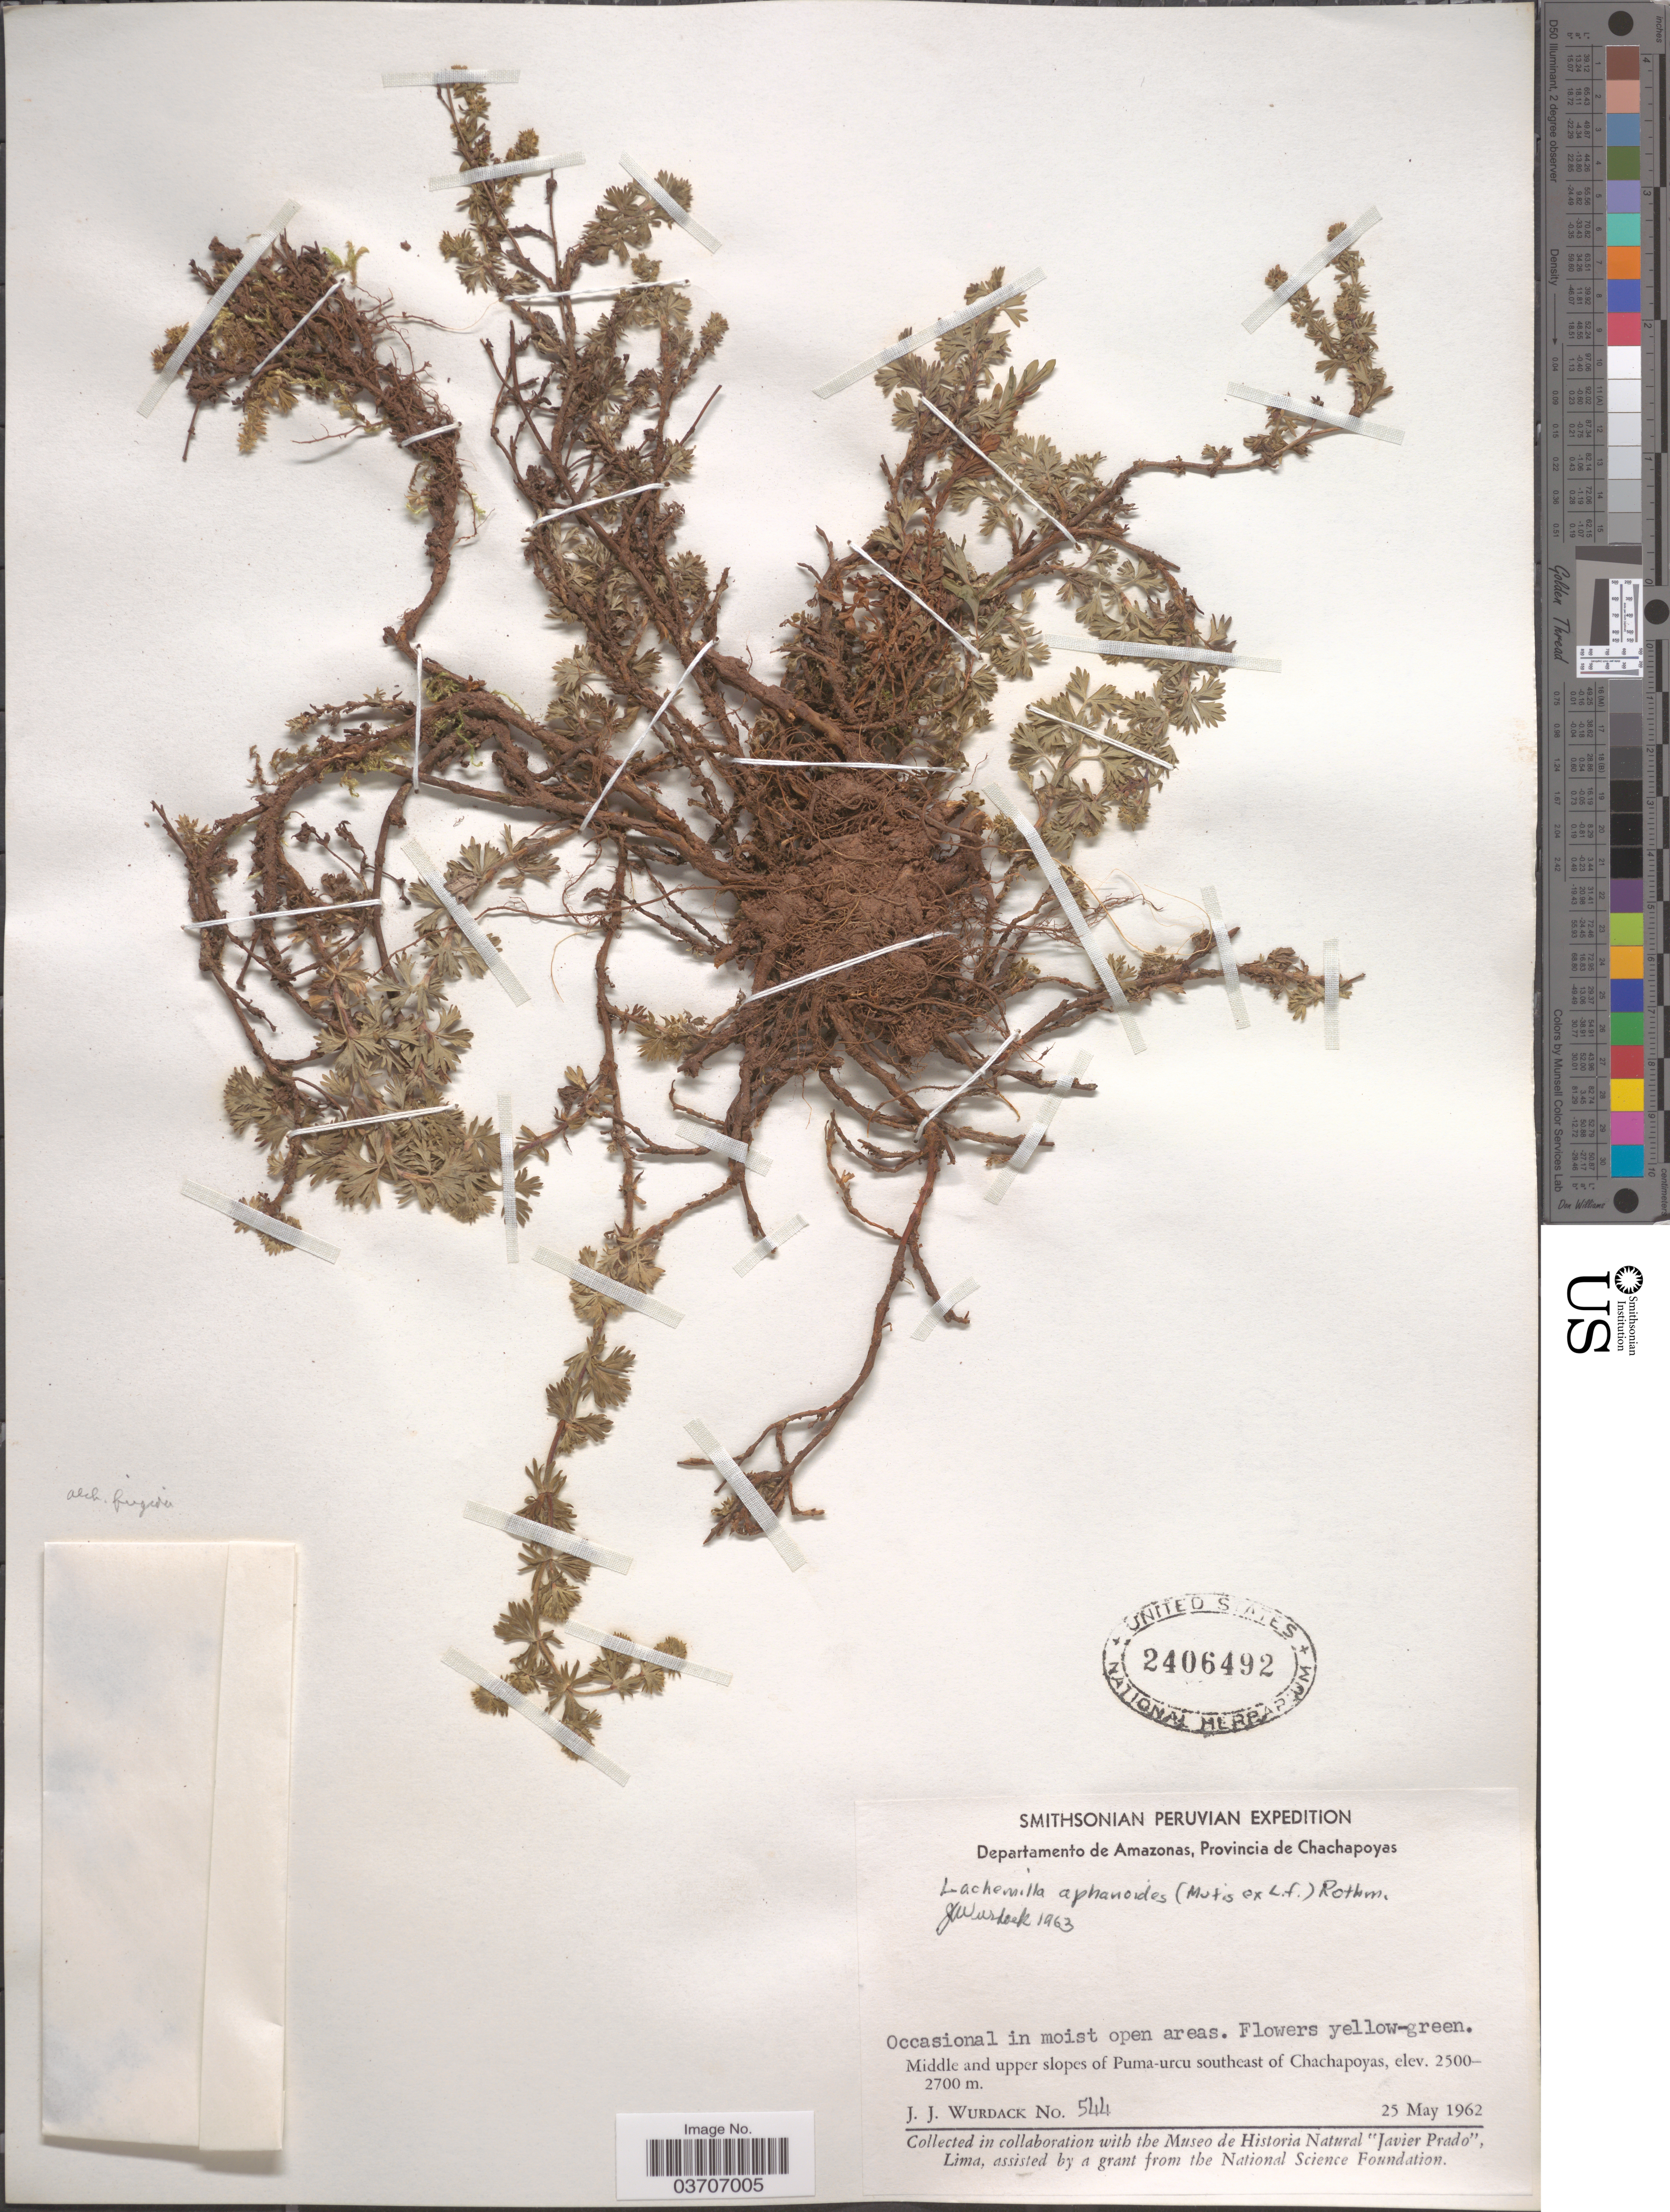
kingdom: Plantae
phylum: Tracheophyta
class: Magnoliopsida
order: Rosales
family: Rosaceae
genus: Lachemilla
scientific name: Lachemilla aphanoides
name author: (Mutis ex L. f.) Rothm.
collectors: J. J. Wurdack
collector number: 544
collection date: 1962-05-25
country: Peru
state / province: Amazonas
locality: Departamento de Amazonas. Middle and upper slopes of Puma-urcu southeast of Chachapoyas.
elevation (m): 2500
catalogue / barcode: US 2406492